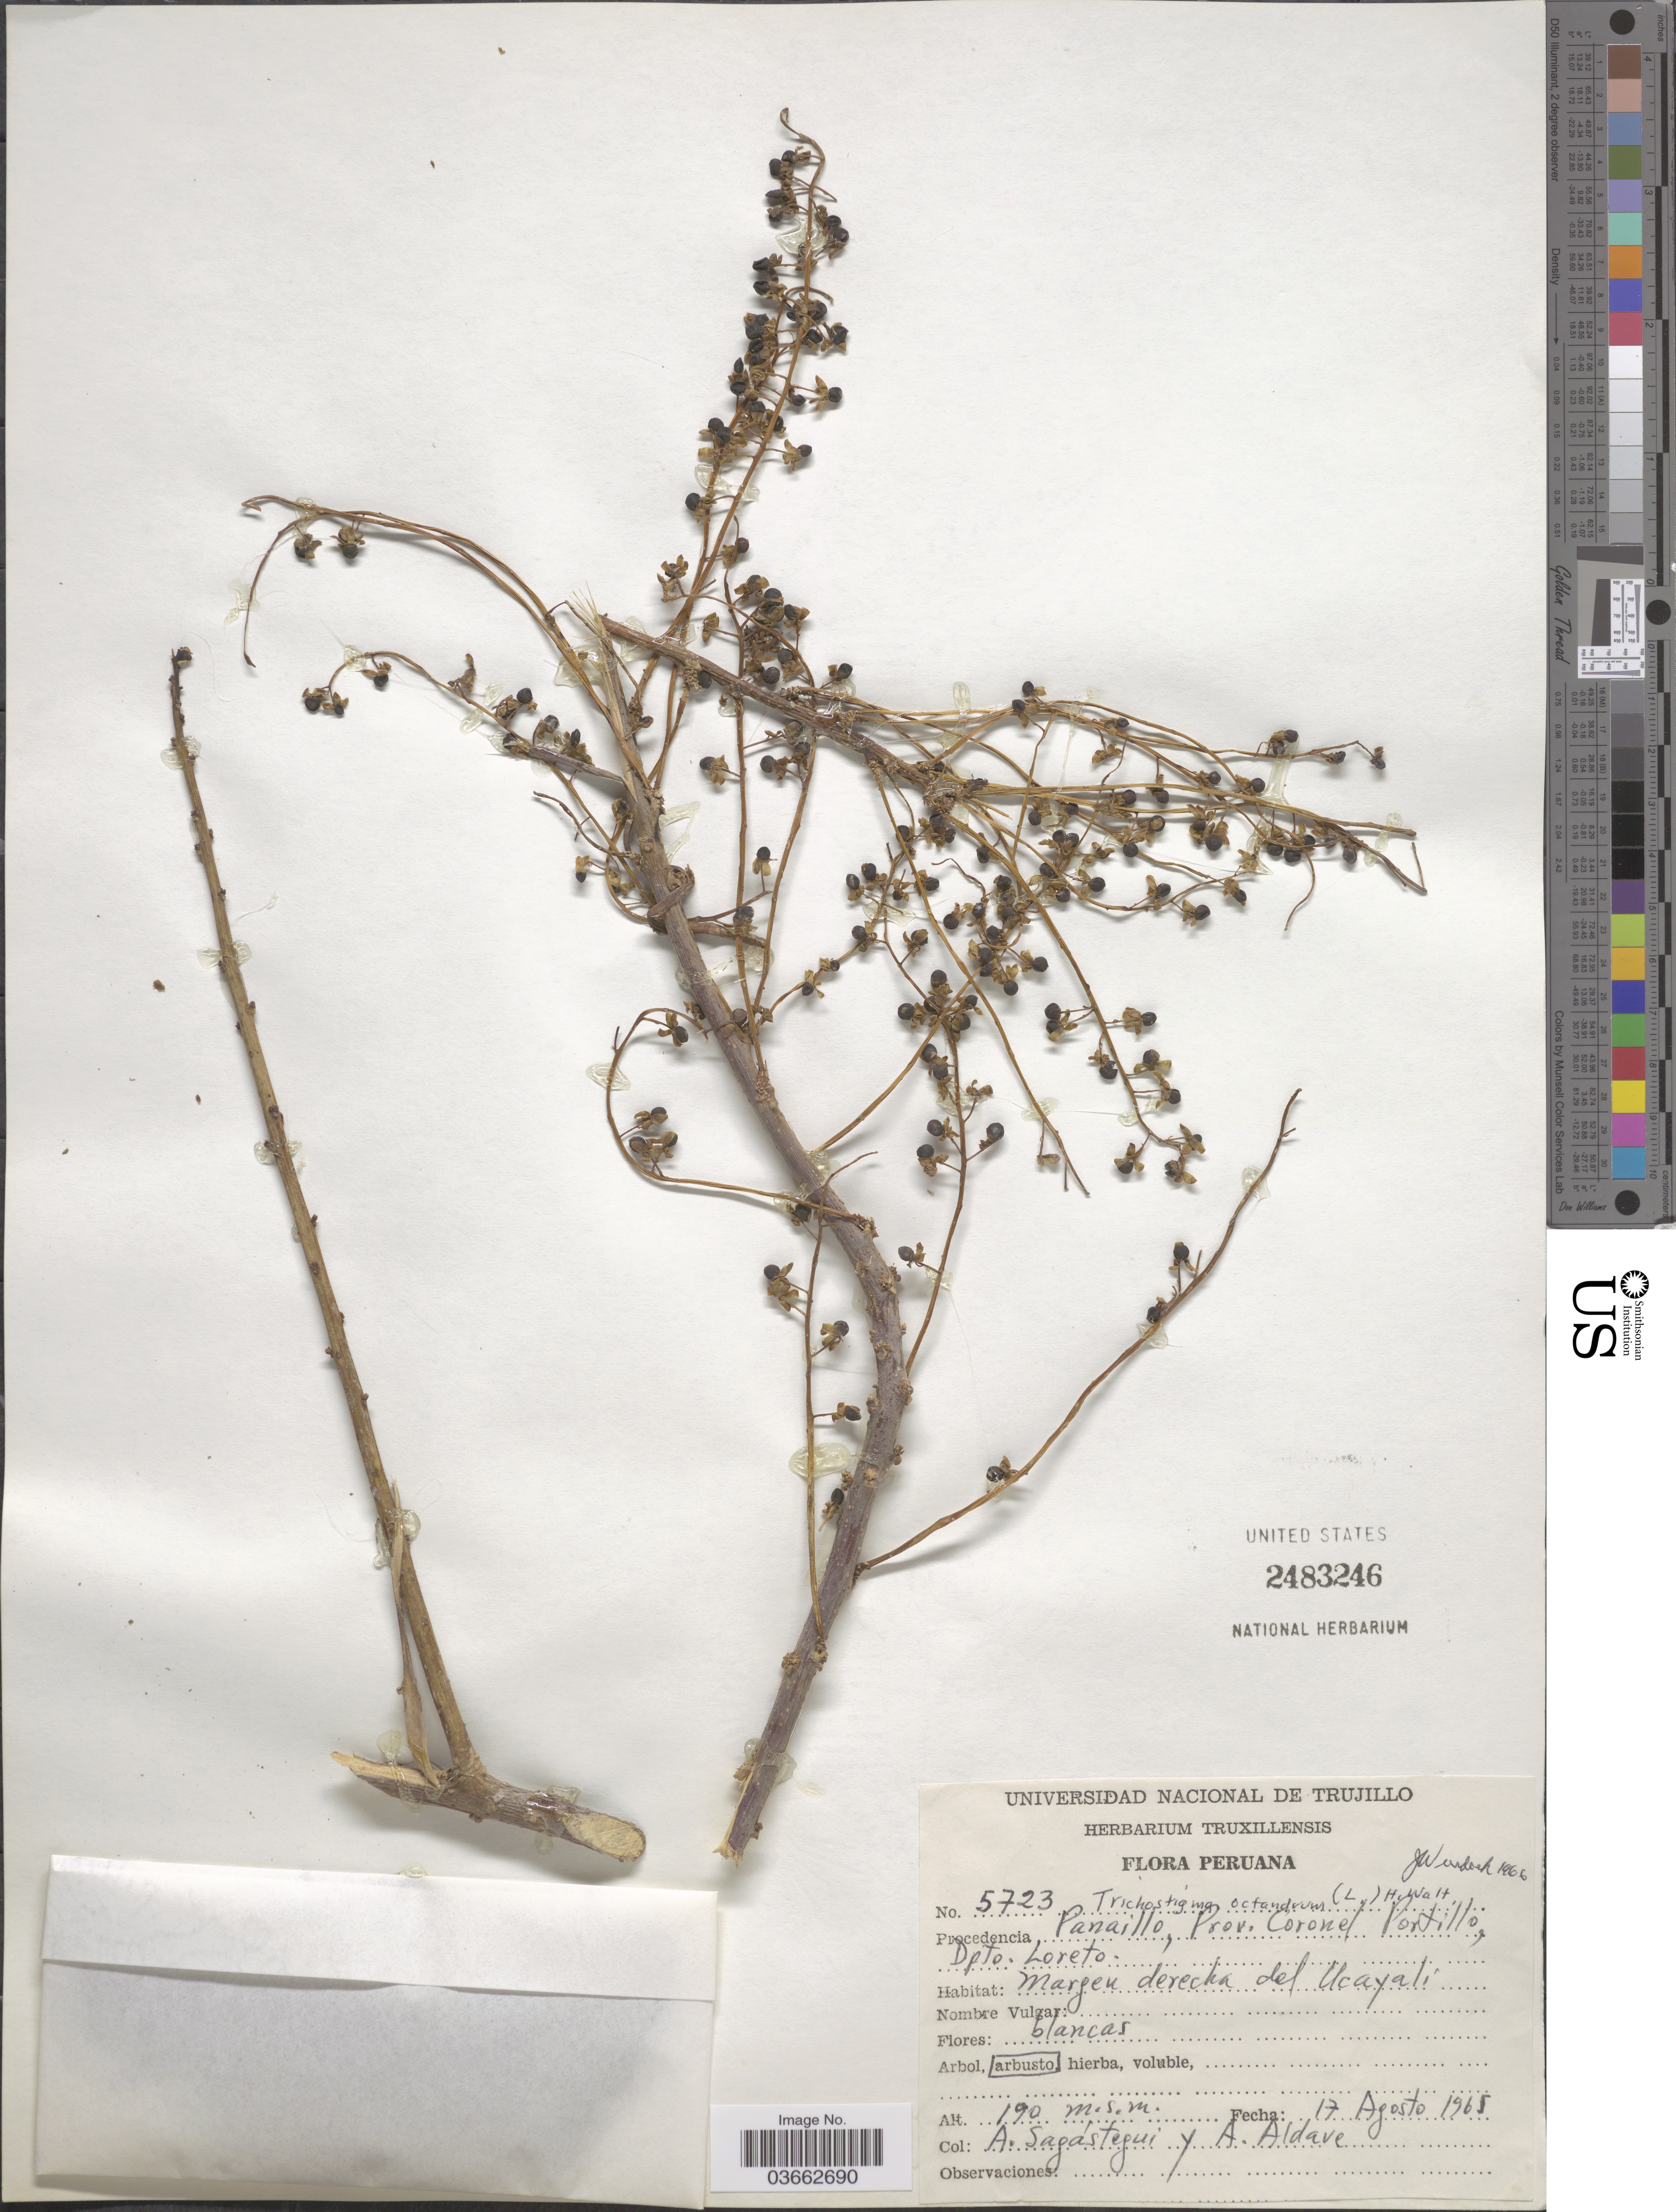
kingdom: Plantae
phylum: Tracheophyta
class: Magnoliopsida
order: Caryophyllales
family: Phytolaccaceae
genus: Trichostigma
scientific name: Trichostigma octandrum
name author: (L.) H. Walter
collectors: A. Sagastegui & A. Aldave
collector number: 5723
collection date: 1965-08-17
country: Peru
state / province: Loreto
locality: Panaillo, Prov. Coronel Portillo, Dpto. Loreto. Margen derecha del Ucayali.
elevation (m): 190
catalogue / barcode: US 2483246